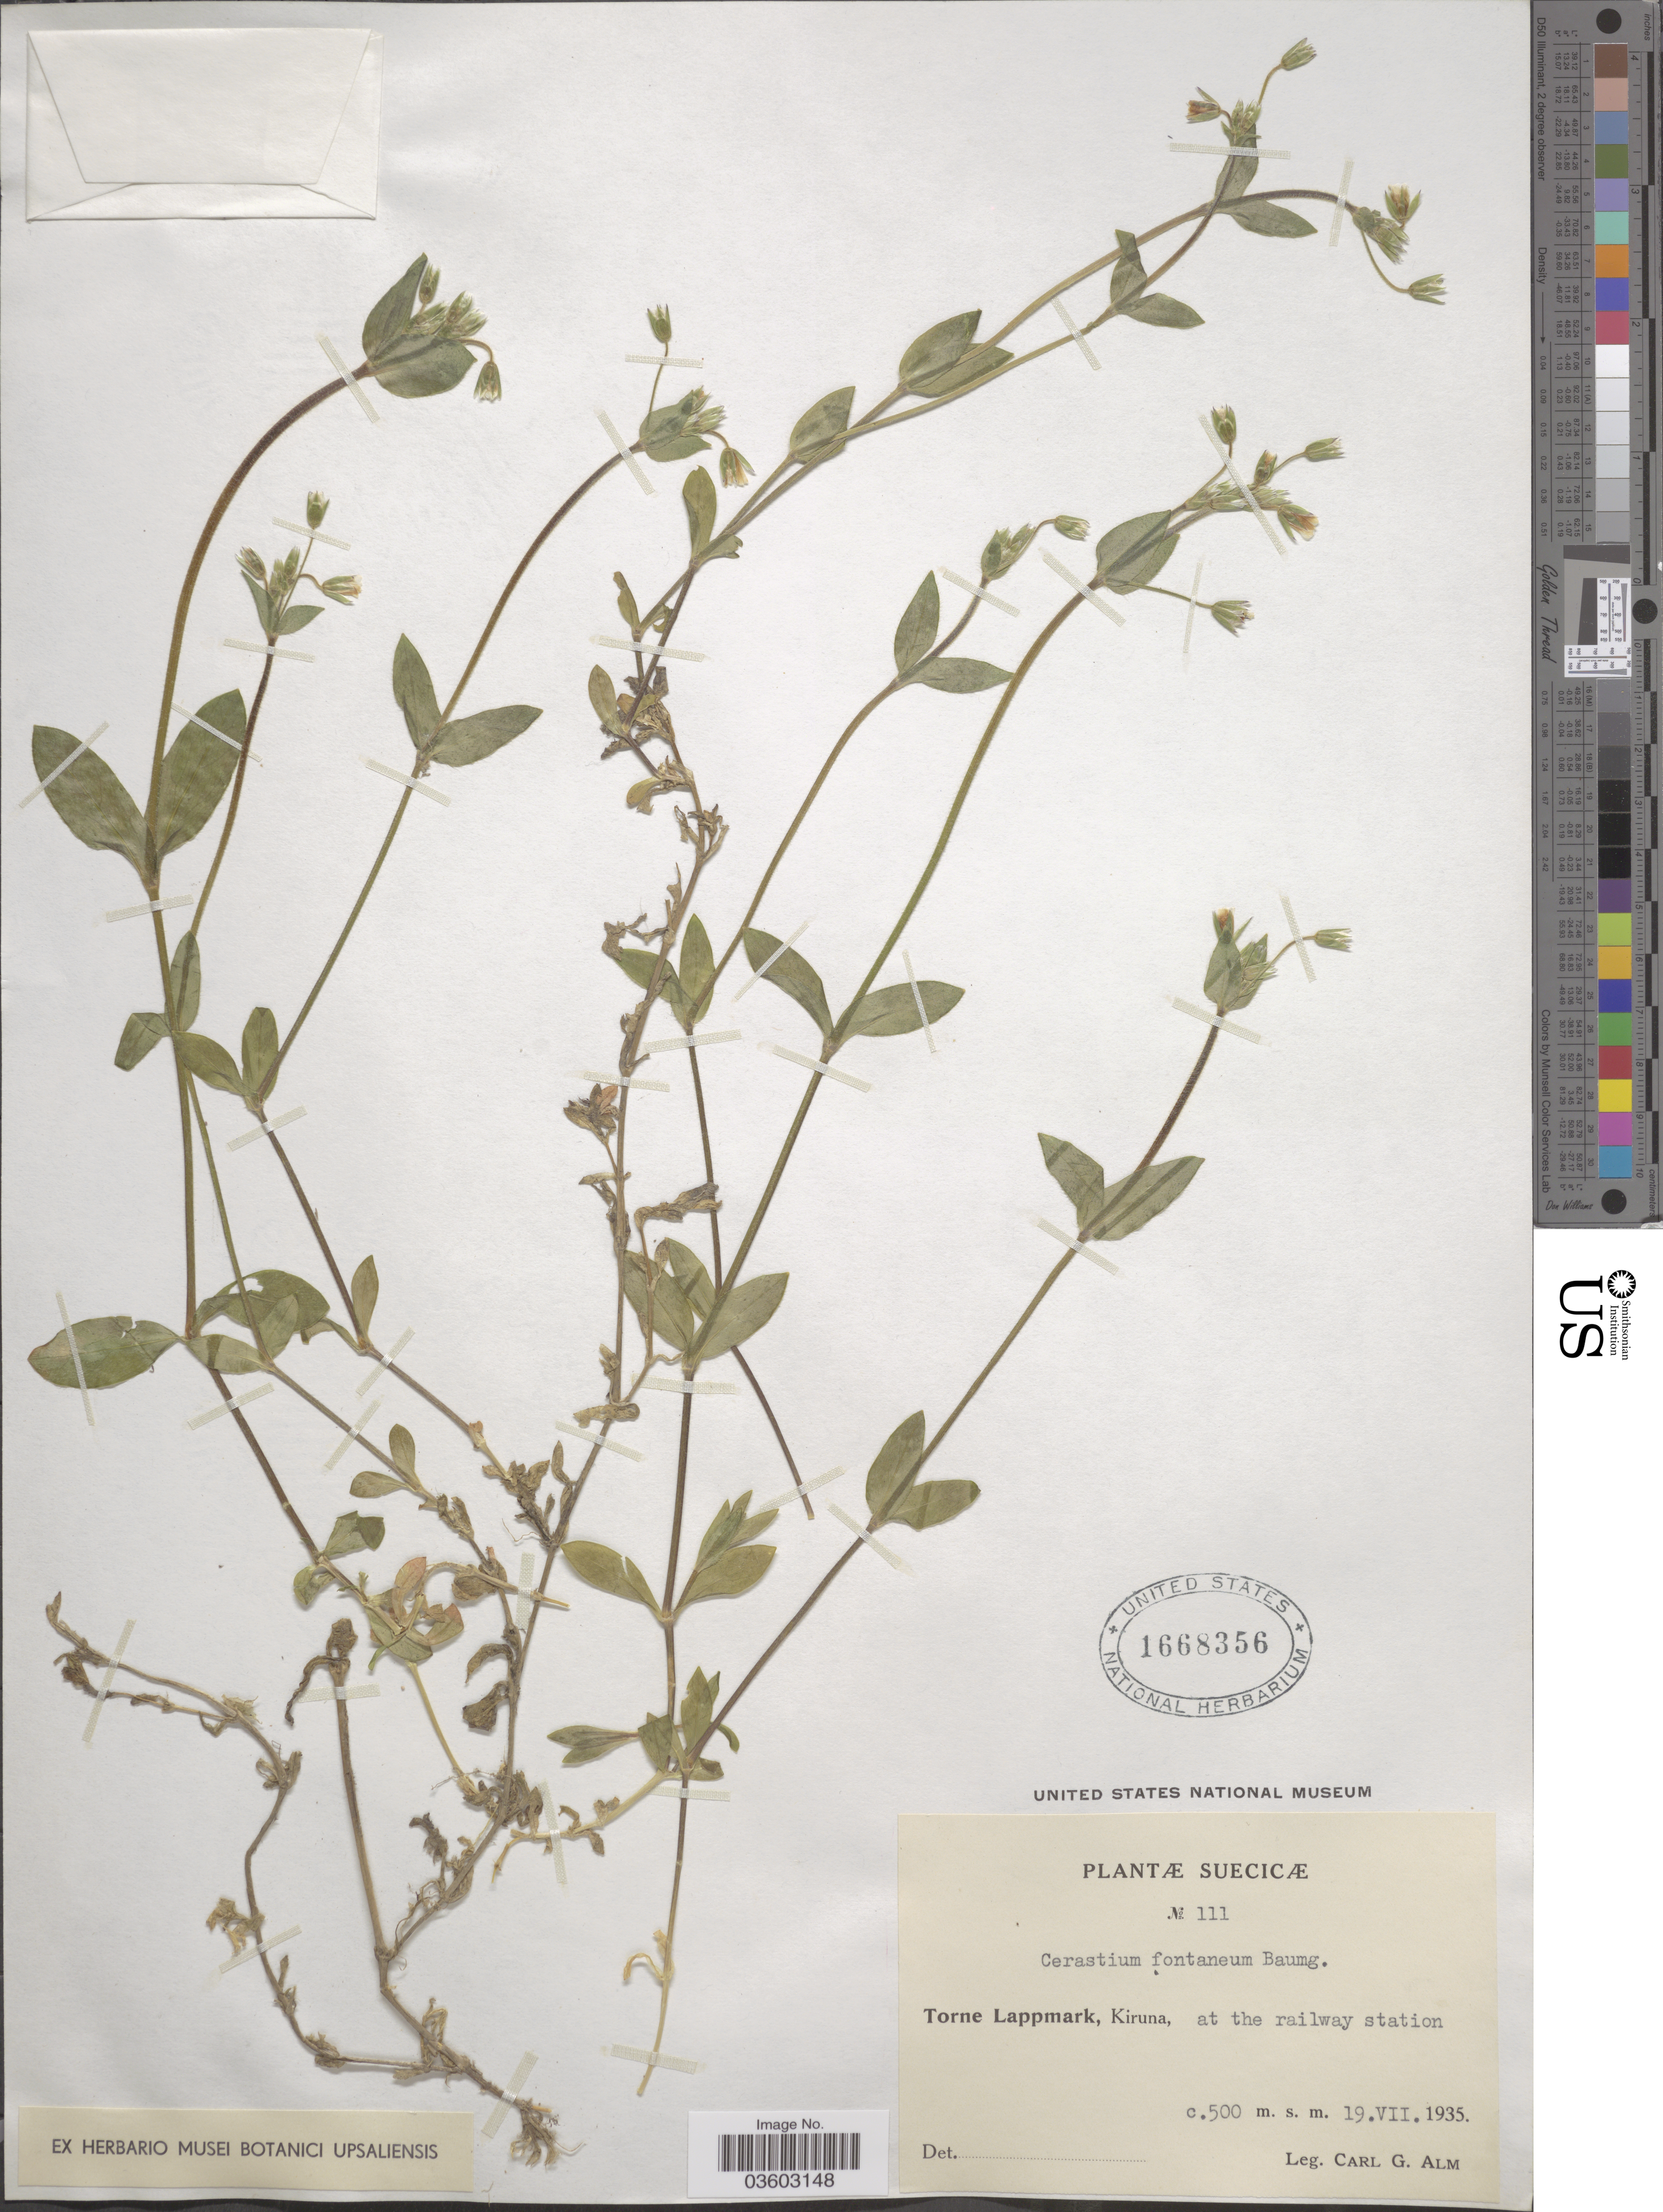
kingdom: Plantae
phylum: Tracheophyta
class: Magnoliopsida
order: Caryophyllales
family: Caryophyllaceae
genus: Cerastium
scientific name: Cerastium fontanum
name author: Baumg.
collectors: C. G. Alm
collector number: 111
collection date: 1935-07-19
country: Sweden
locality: Suecicæ. Torne Lappmark, Kiruna, at the railway station.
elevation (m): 500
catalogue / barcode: US 1668356